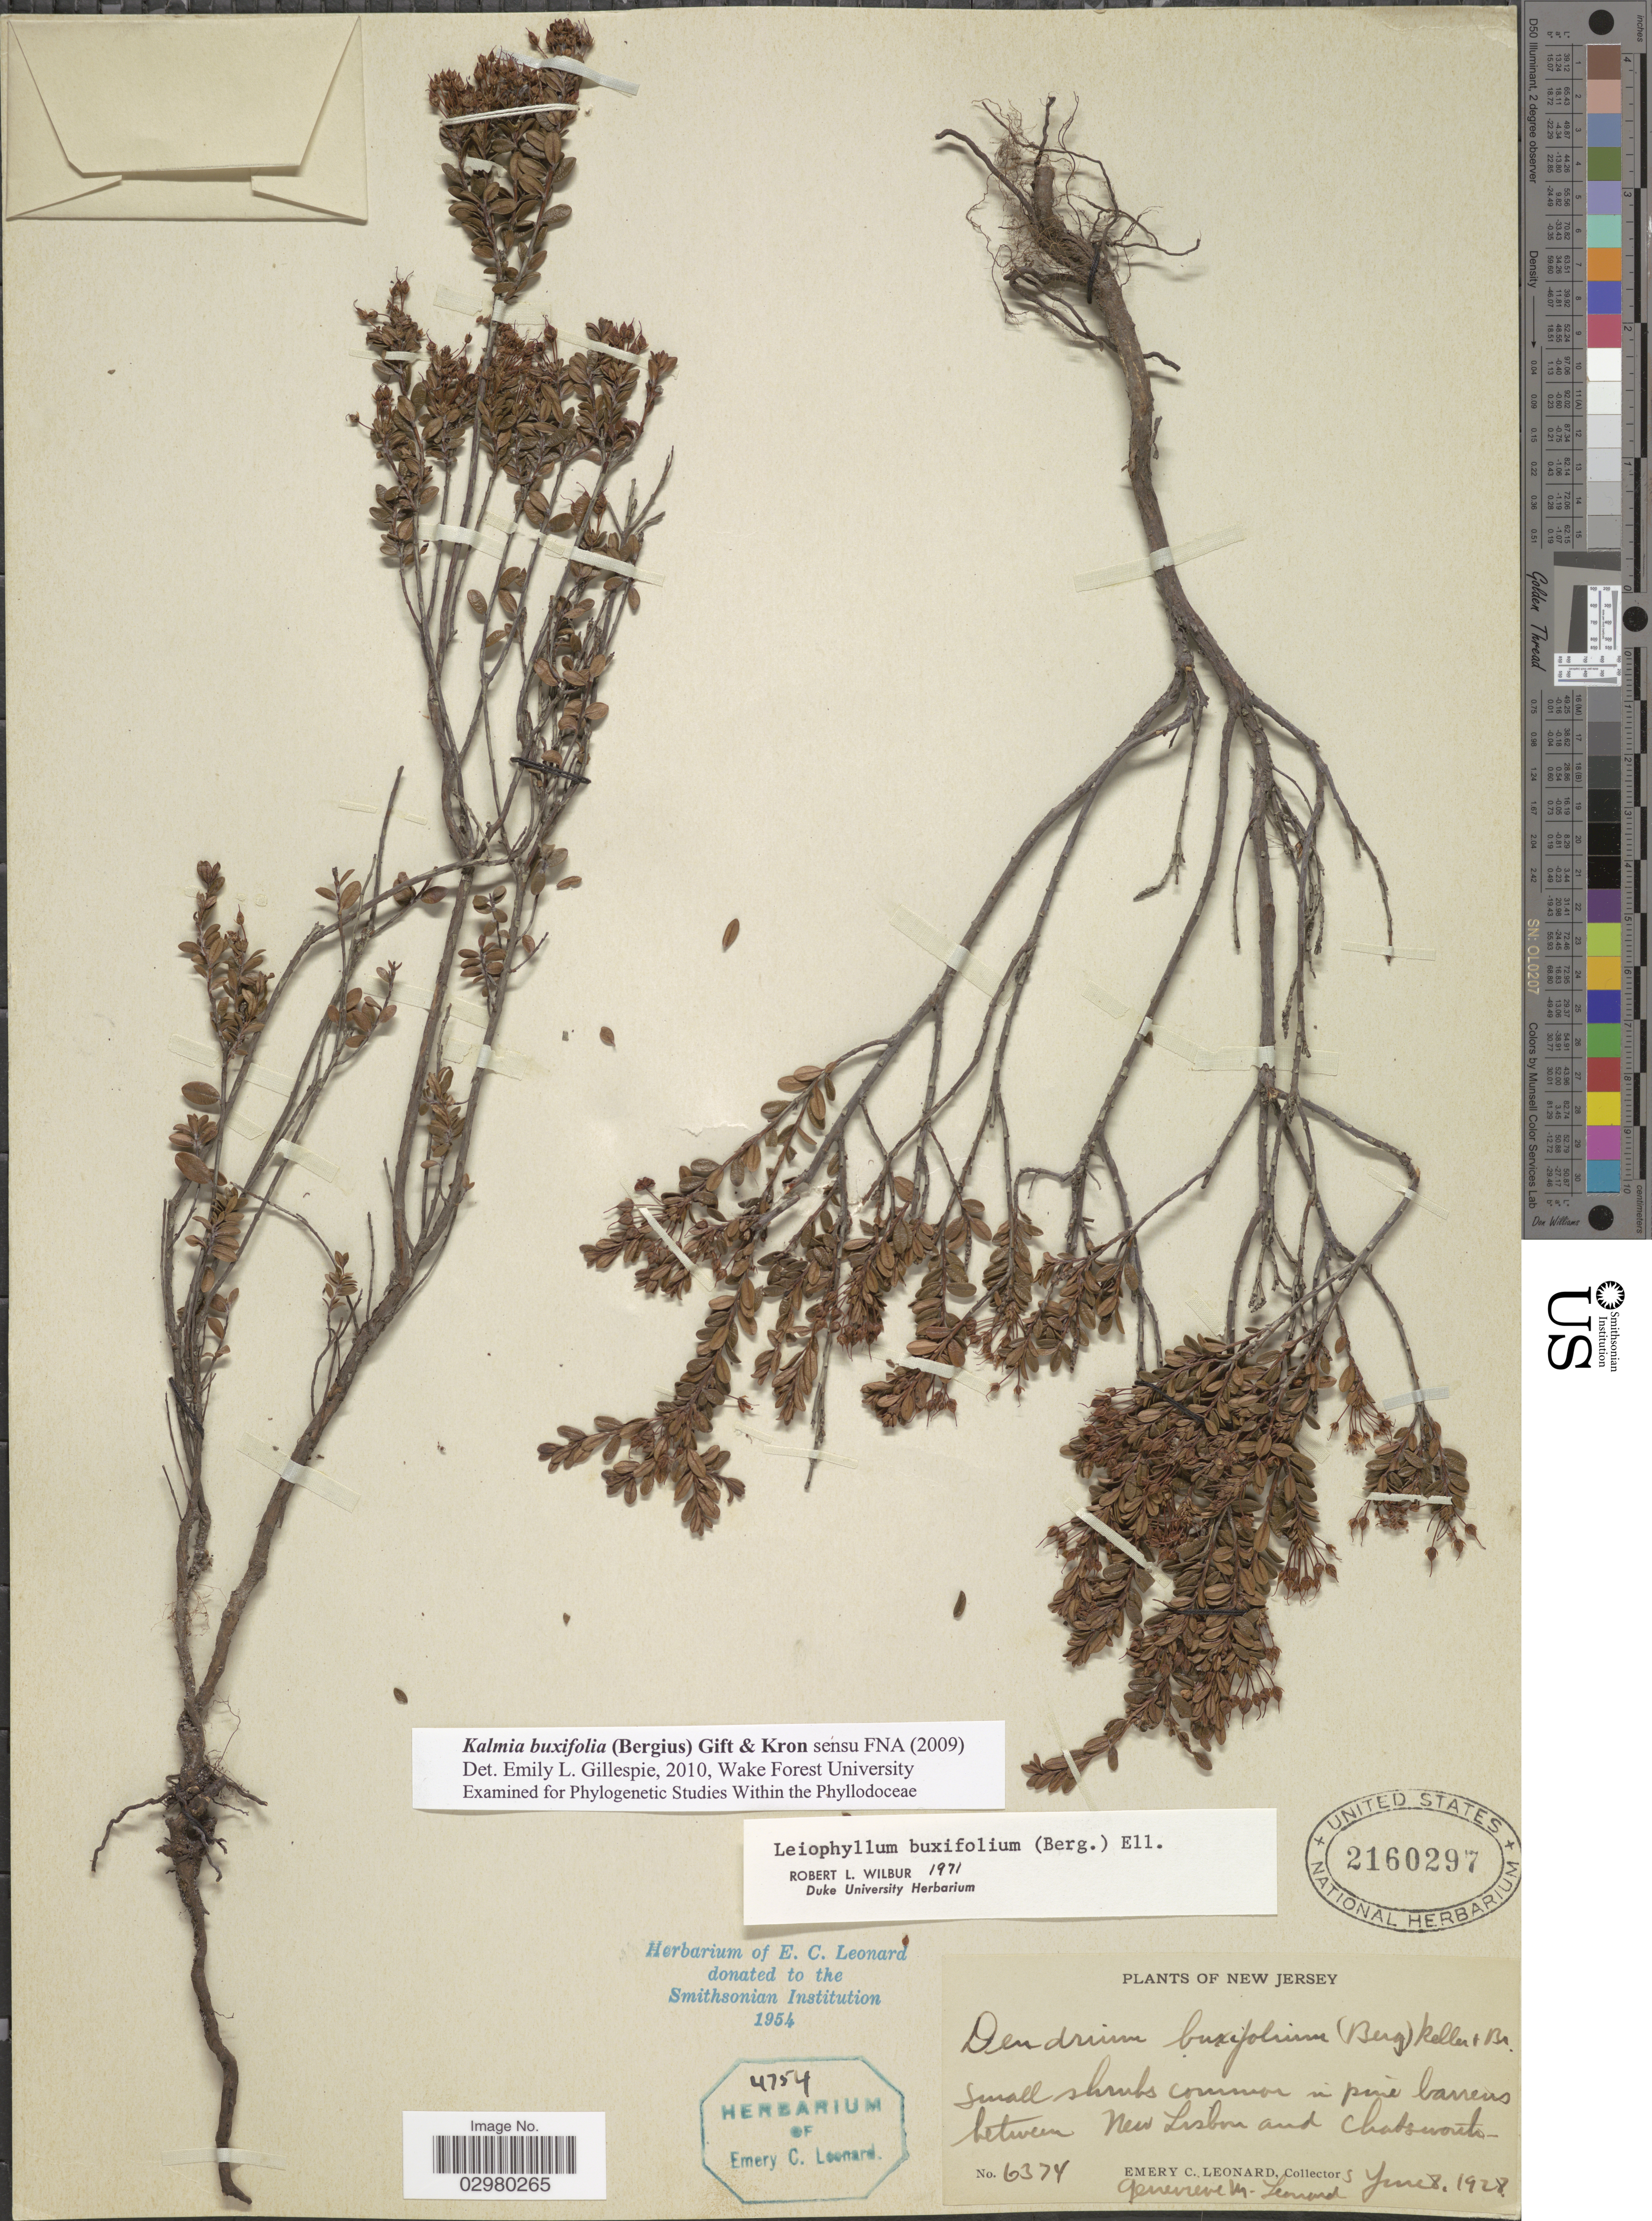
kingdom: Plantae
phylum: Tracheophyta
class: Magnoliopsida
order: Ericales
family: Ericaceae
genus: Leiophyllum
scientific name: Leiophyllum buxifolium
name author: (Bergius) Elliott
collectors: E. C. Leonard & G. M. Leonard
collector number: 6374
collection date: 1928-06-08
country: United States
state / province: New Jersey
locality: Pine barrens between New Lisbon and Chatsworth.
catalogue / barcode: US 2160297